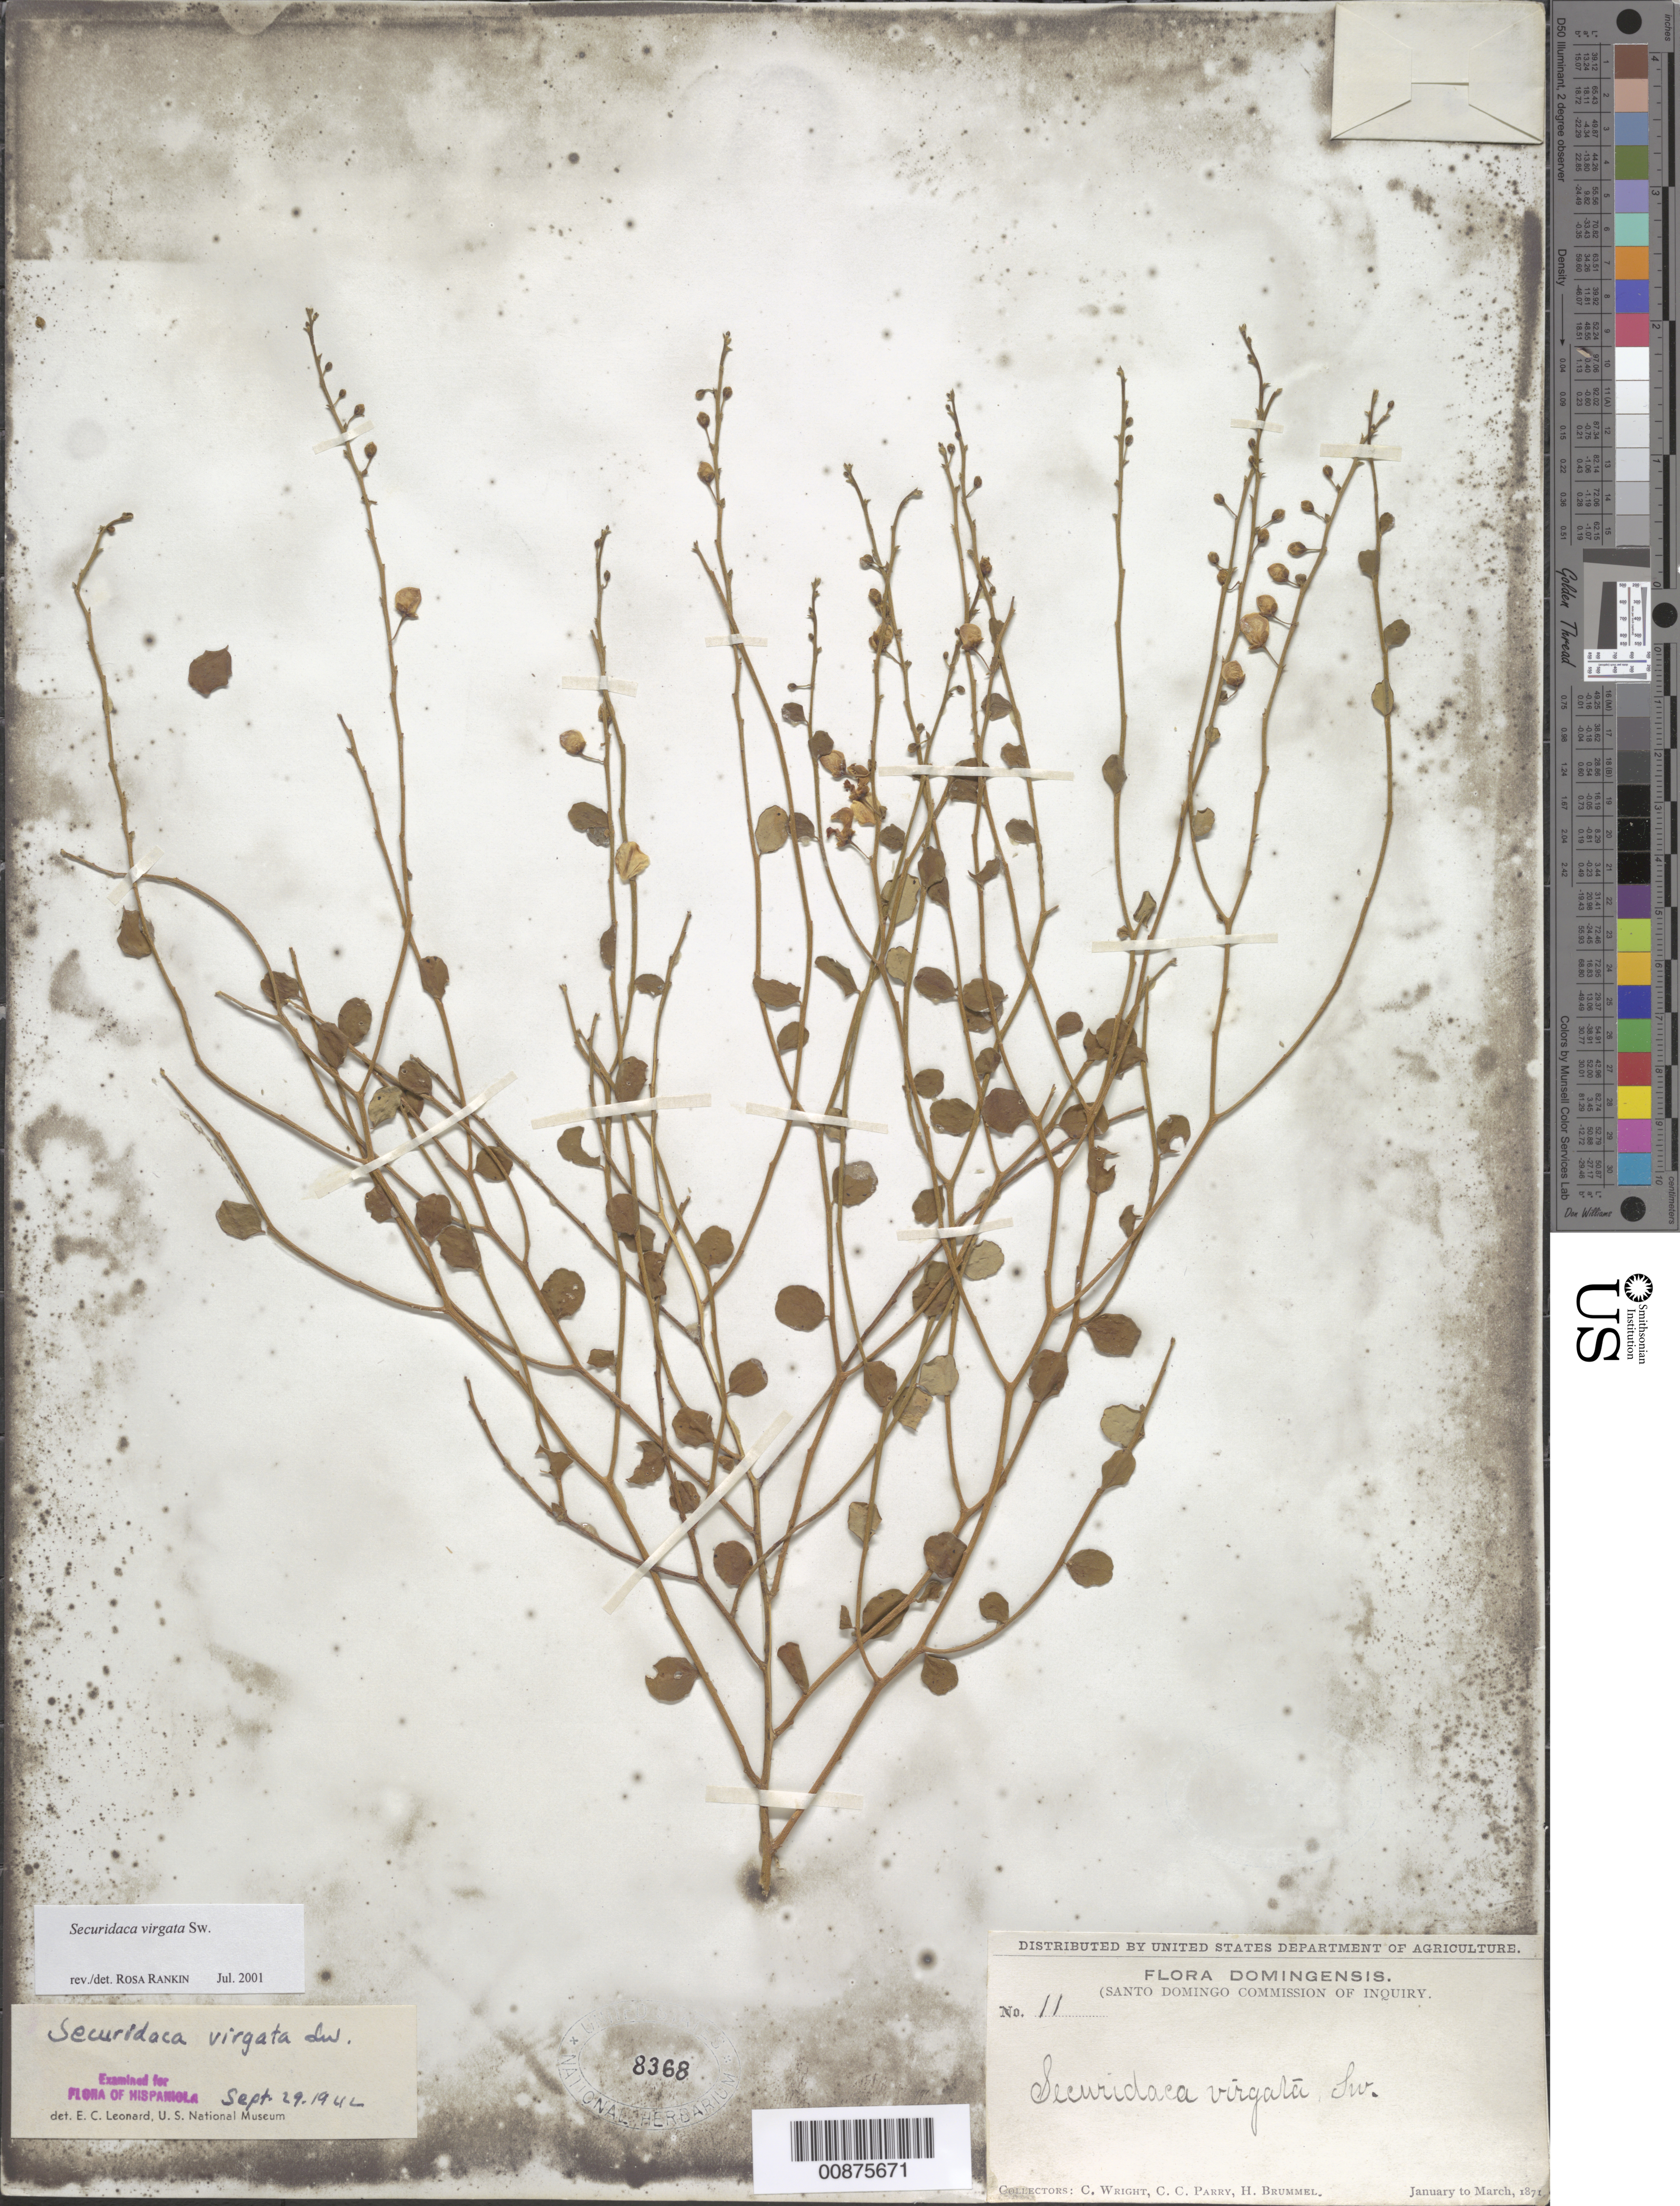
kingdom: Plantae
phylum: Tracheophyta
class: Magnoliopsida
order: Fabales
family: Polygalaceae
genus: Securidaca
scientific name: Securidaca virgata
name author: Sw.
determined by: Rankin Rodriguez, Rosa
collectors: C. Wright, C. C. Parry & H. Brummel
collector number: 11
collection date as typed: Jan 1871 to -- Mar 1871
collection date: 1871-01/1871-03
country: Dominican Republic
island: Hispaniola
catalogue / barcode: US 8368